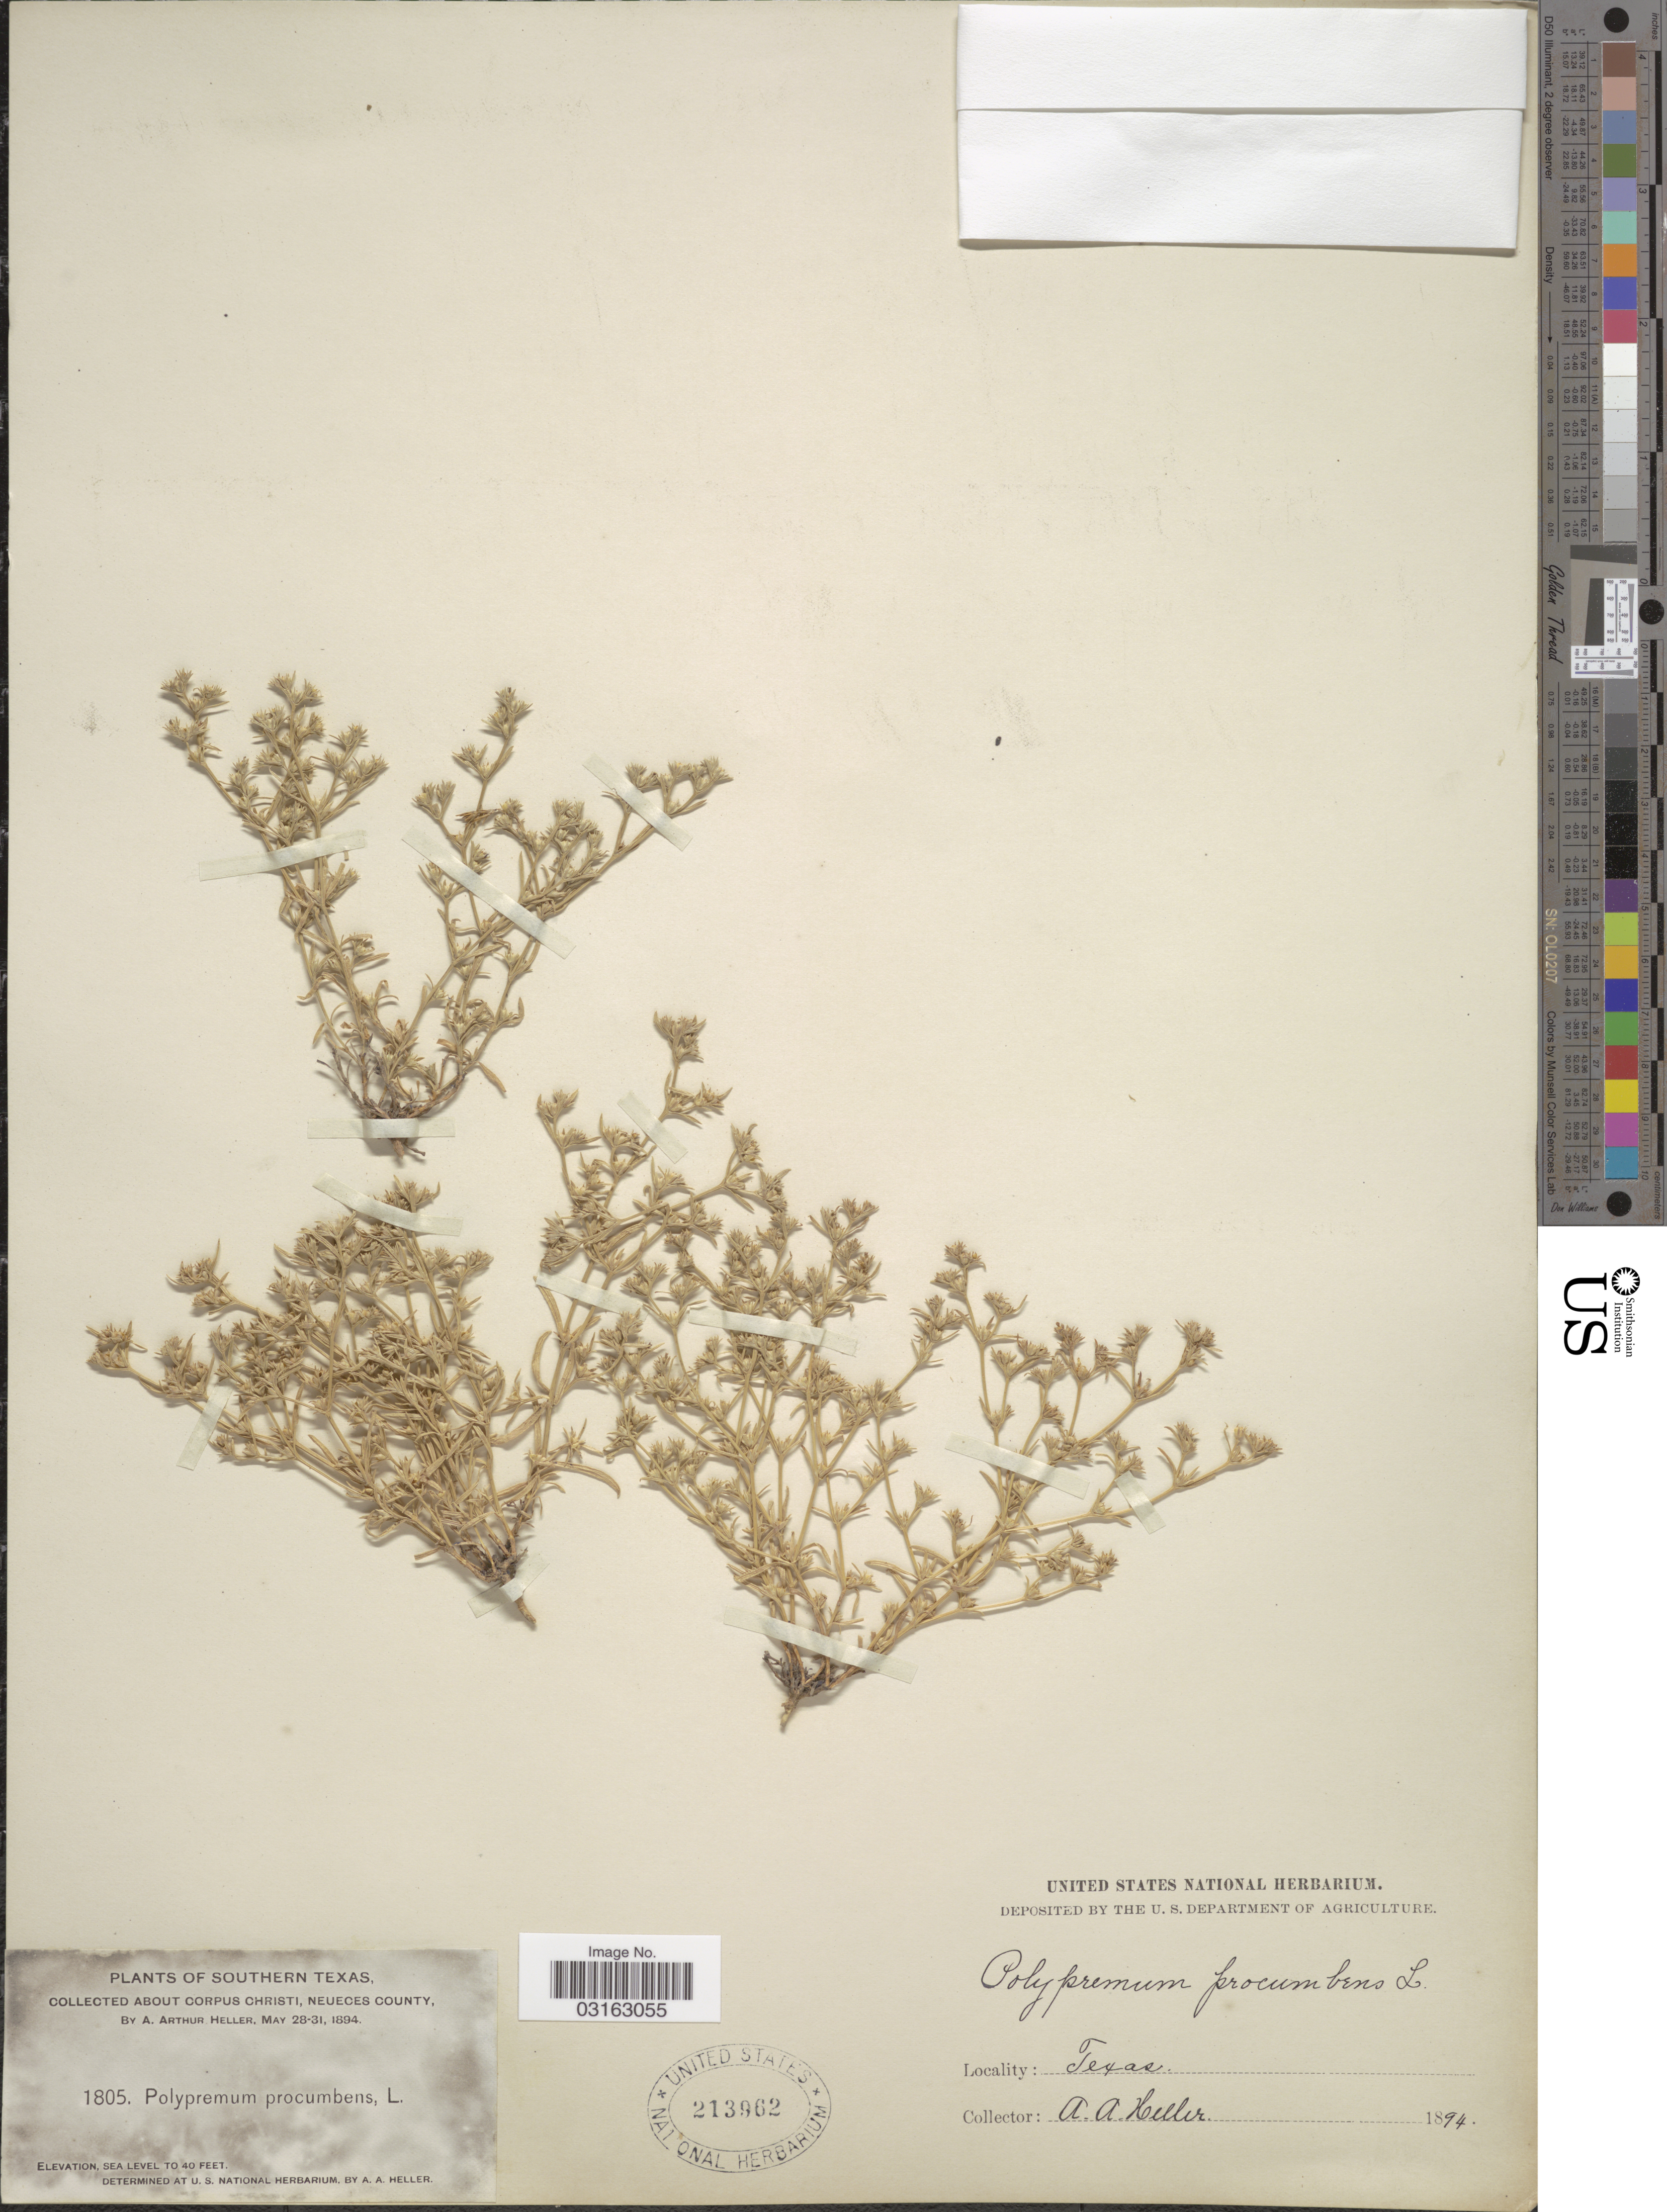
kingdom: Plantae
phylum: Tracheophyta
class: Magnoliopsida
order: Lamiales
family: Tetrachondraceae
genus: Polypremum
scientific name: Polypremum procumbens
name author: L.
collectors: A. A. Heller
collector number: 1805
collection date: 1894-05-28/1894-05-31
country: United States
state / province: Texas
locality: Southern Texas. About Corpus Christi, Neueces County.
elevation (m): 0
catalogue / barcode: US 213962